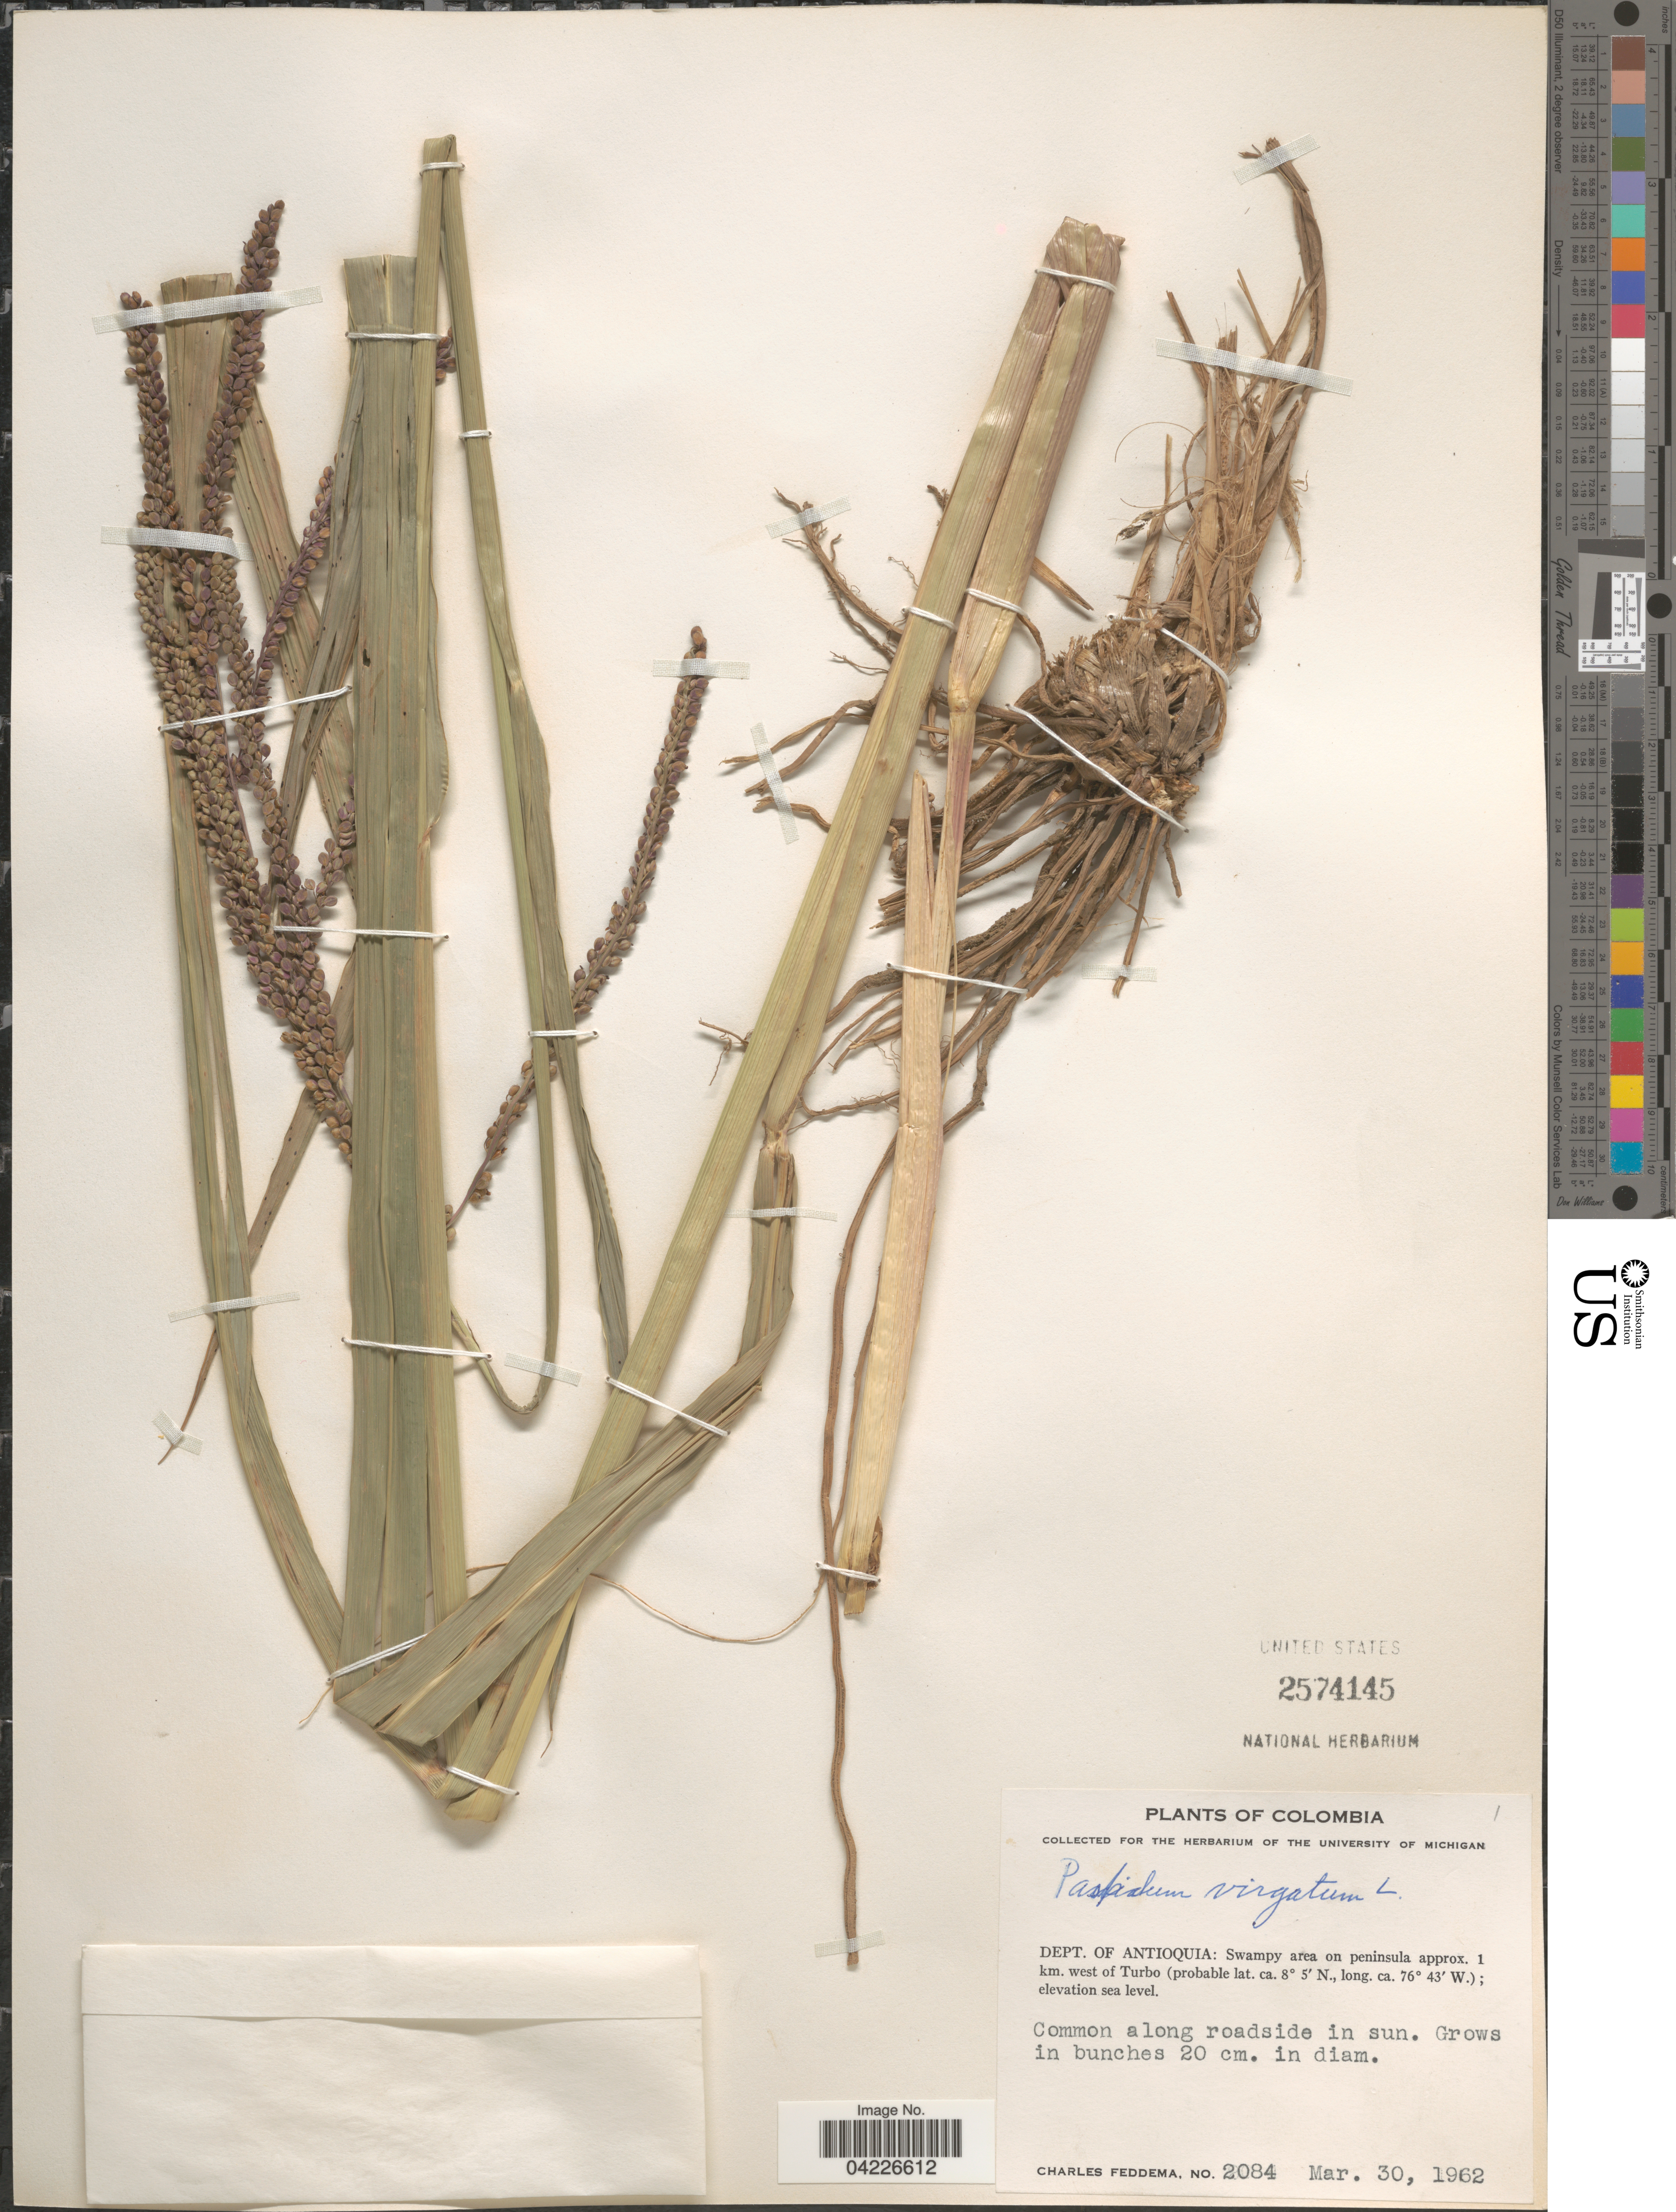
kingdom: Plantae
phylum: Tracheophyta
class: Liliopsida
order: Poales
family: Poaceae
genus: Paspalum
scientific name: Paspalum virgatum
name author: L.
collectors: C. Feddema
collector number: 2084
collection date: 1962-03-30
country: Colombia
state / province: Antioquia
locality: Dept. of Antioquia: Swampy area on peninsula approx. 1 km. west of Turbo.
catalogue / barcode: US 2574145